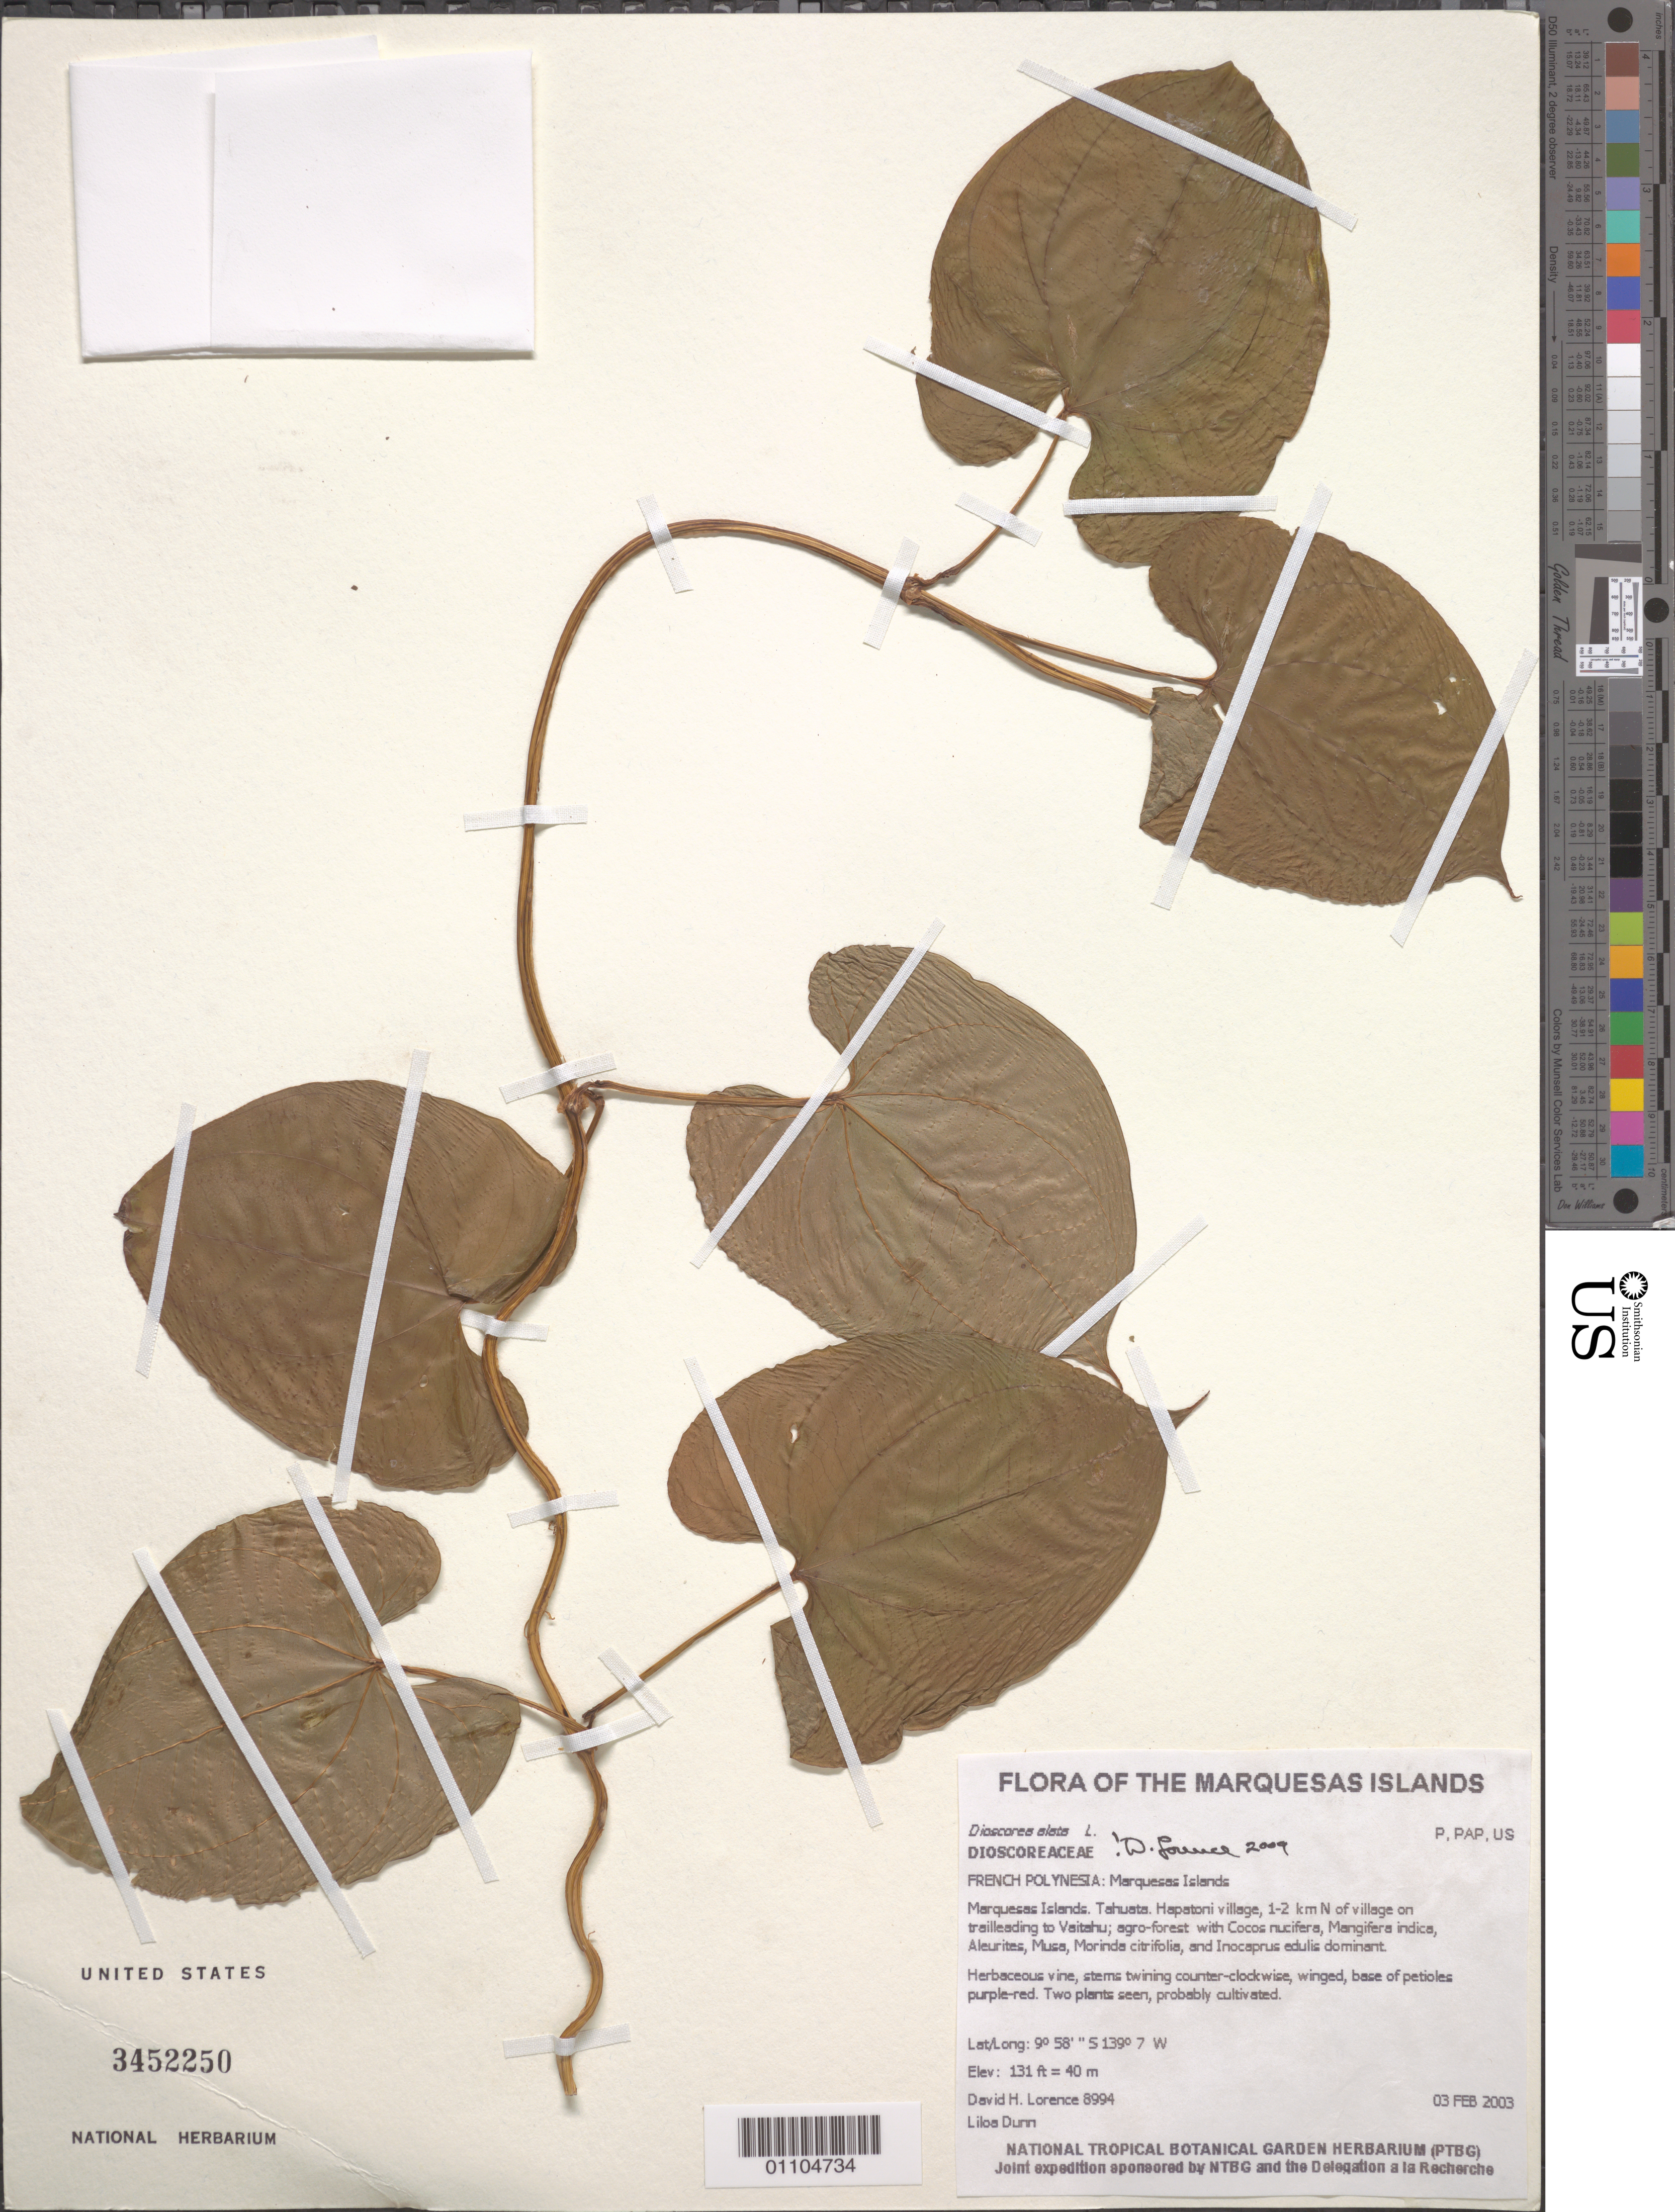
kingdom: Plantae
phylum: Tracheophyta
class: Liliopsida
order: Dioscoreales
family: Dioscoreaceae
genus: Dioscorea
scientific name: Dioscorea alata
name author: L.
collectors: D. Lorence & L. Dunn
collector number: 8994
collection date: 2003-02-03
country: French Polynesia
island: Tahuata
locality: Hapatoni village, 1-2 km N of village on trailleading to Vaitahu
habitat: Agro-forest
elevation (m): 40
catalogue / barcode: US 3452250